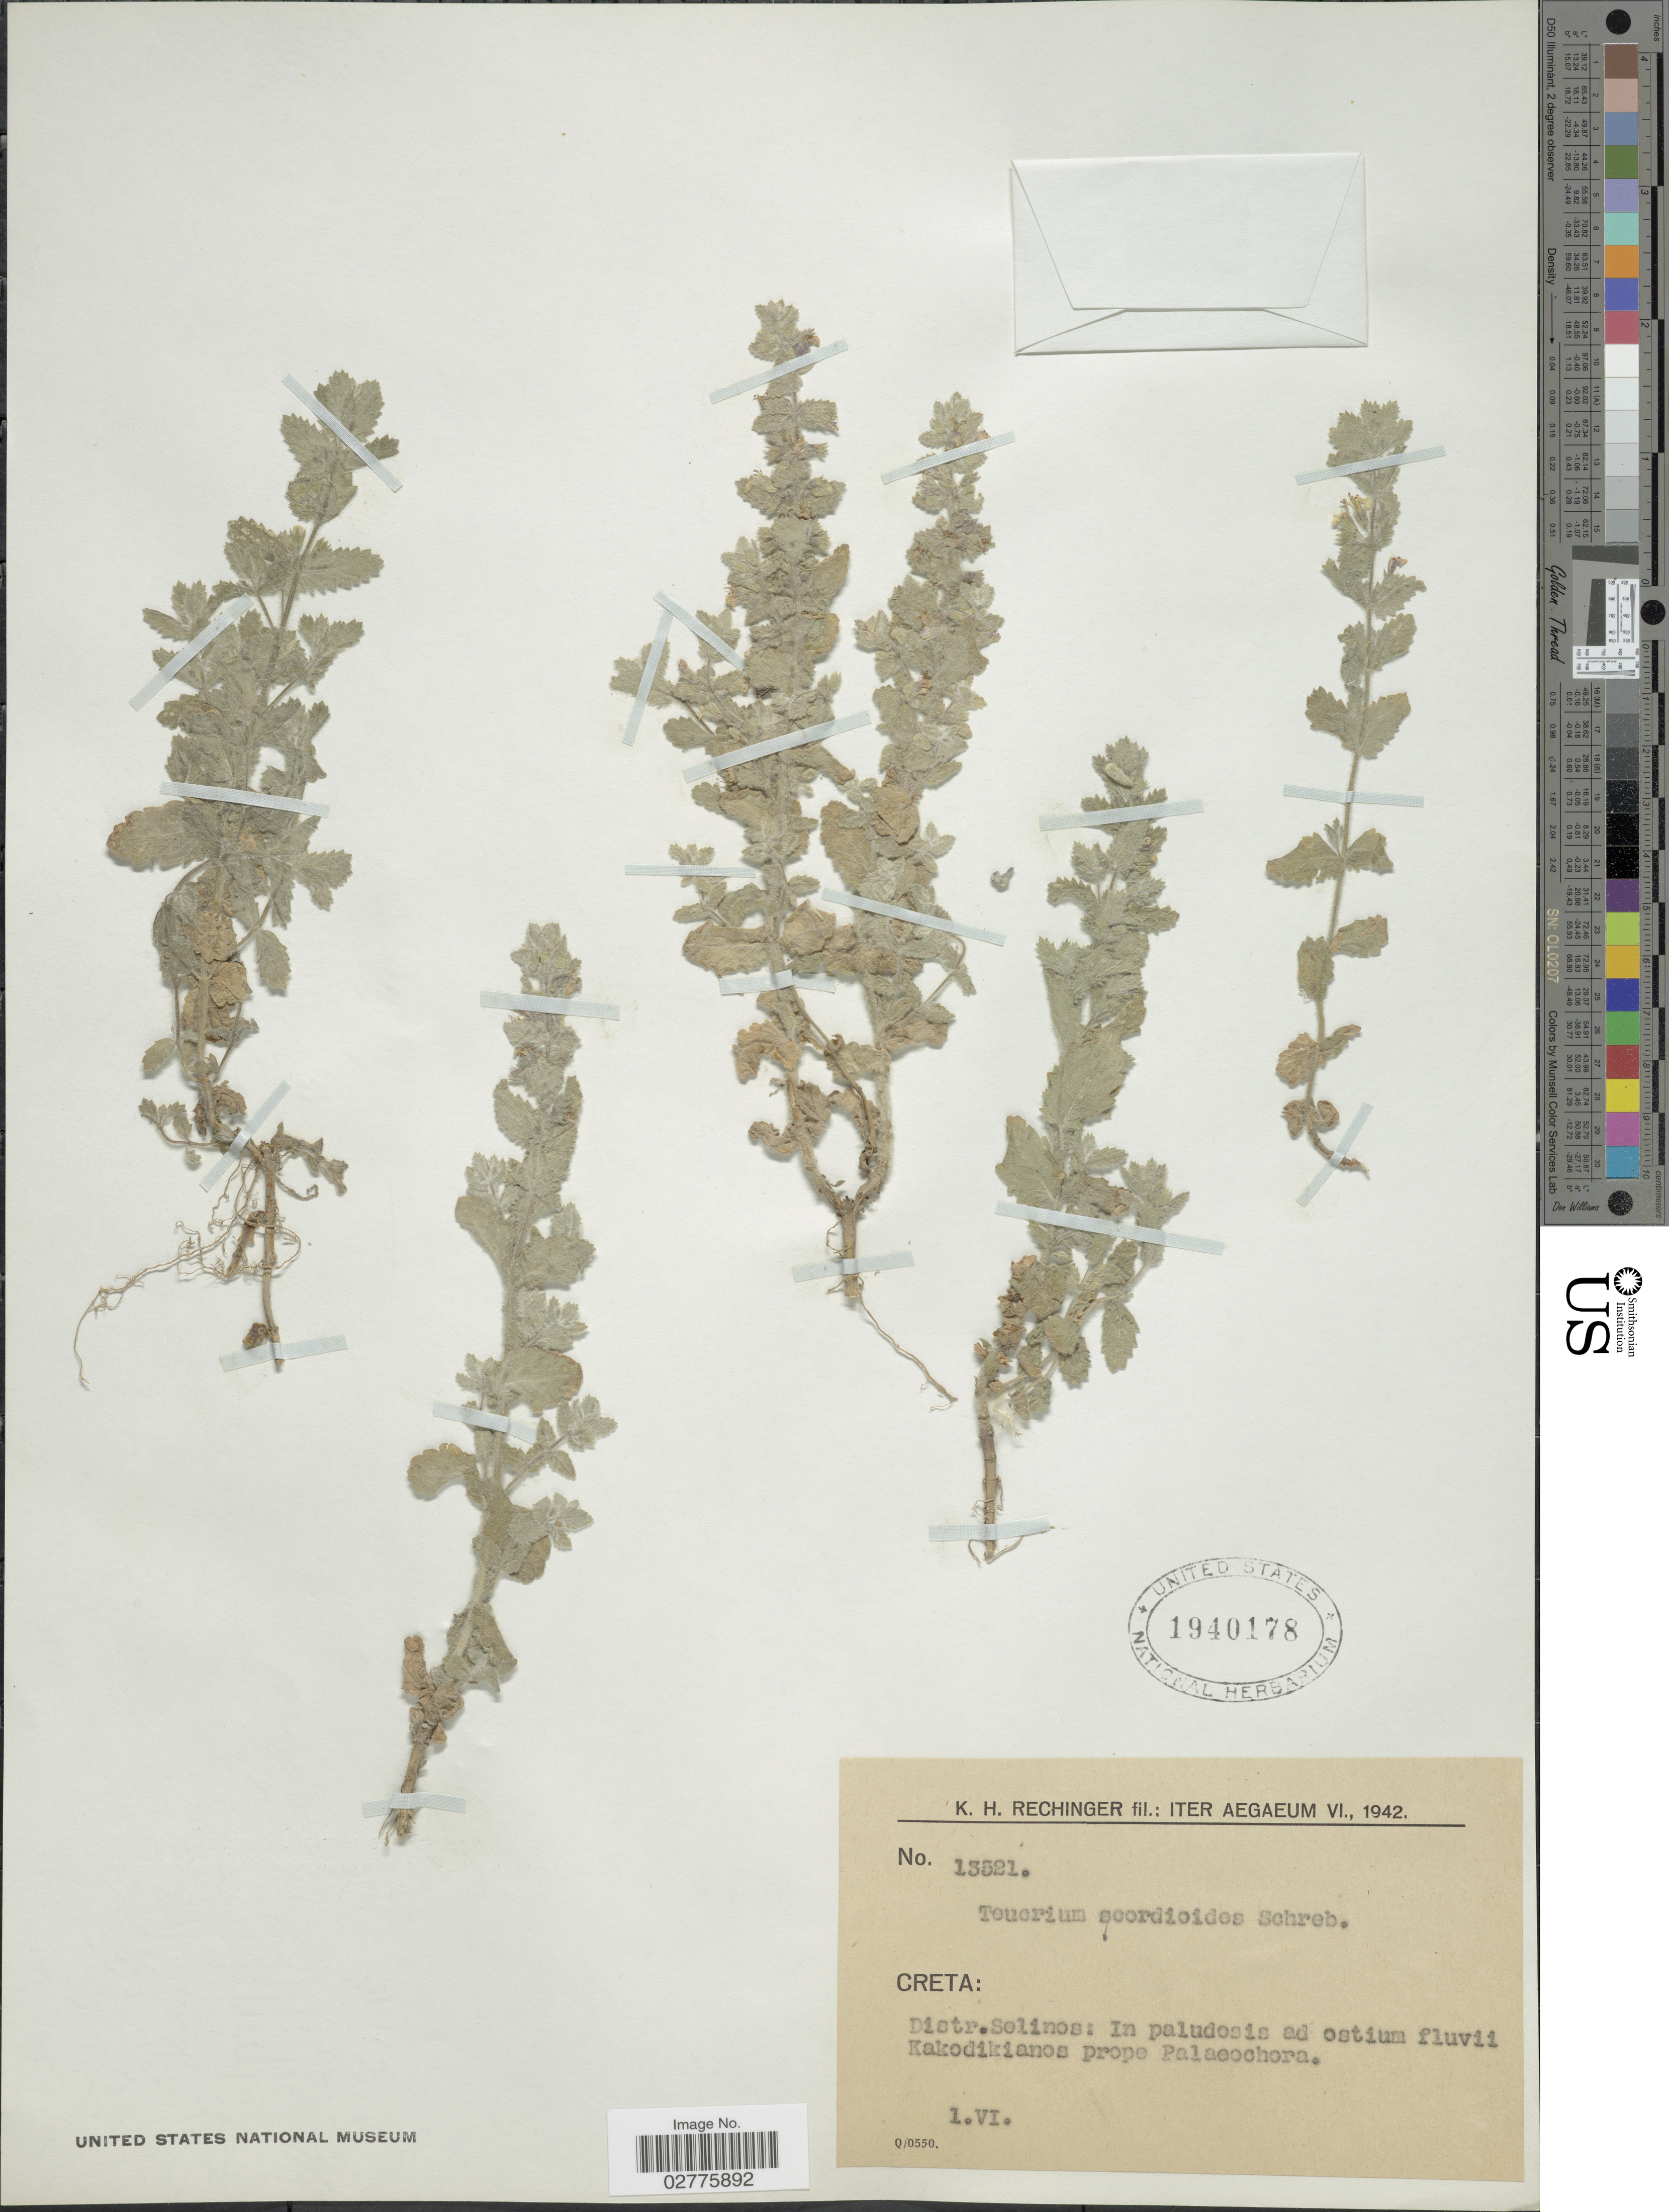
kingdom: Plantae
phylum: Tracheophyta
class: Magnoliopsida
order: Lamiales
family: Lamiaceae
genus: Teucrium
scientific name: Teucrium scordioides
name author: Schreb.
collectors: K. H. Rechinger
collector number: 13521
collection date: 1942-06-01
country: Greece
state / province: Crete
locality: Aegaeum. Creta: Distr. Selinos: In paludosis ad ostium fluvii Kakodikianos prope Palaeochora.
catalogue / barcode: US 1940178